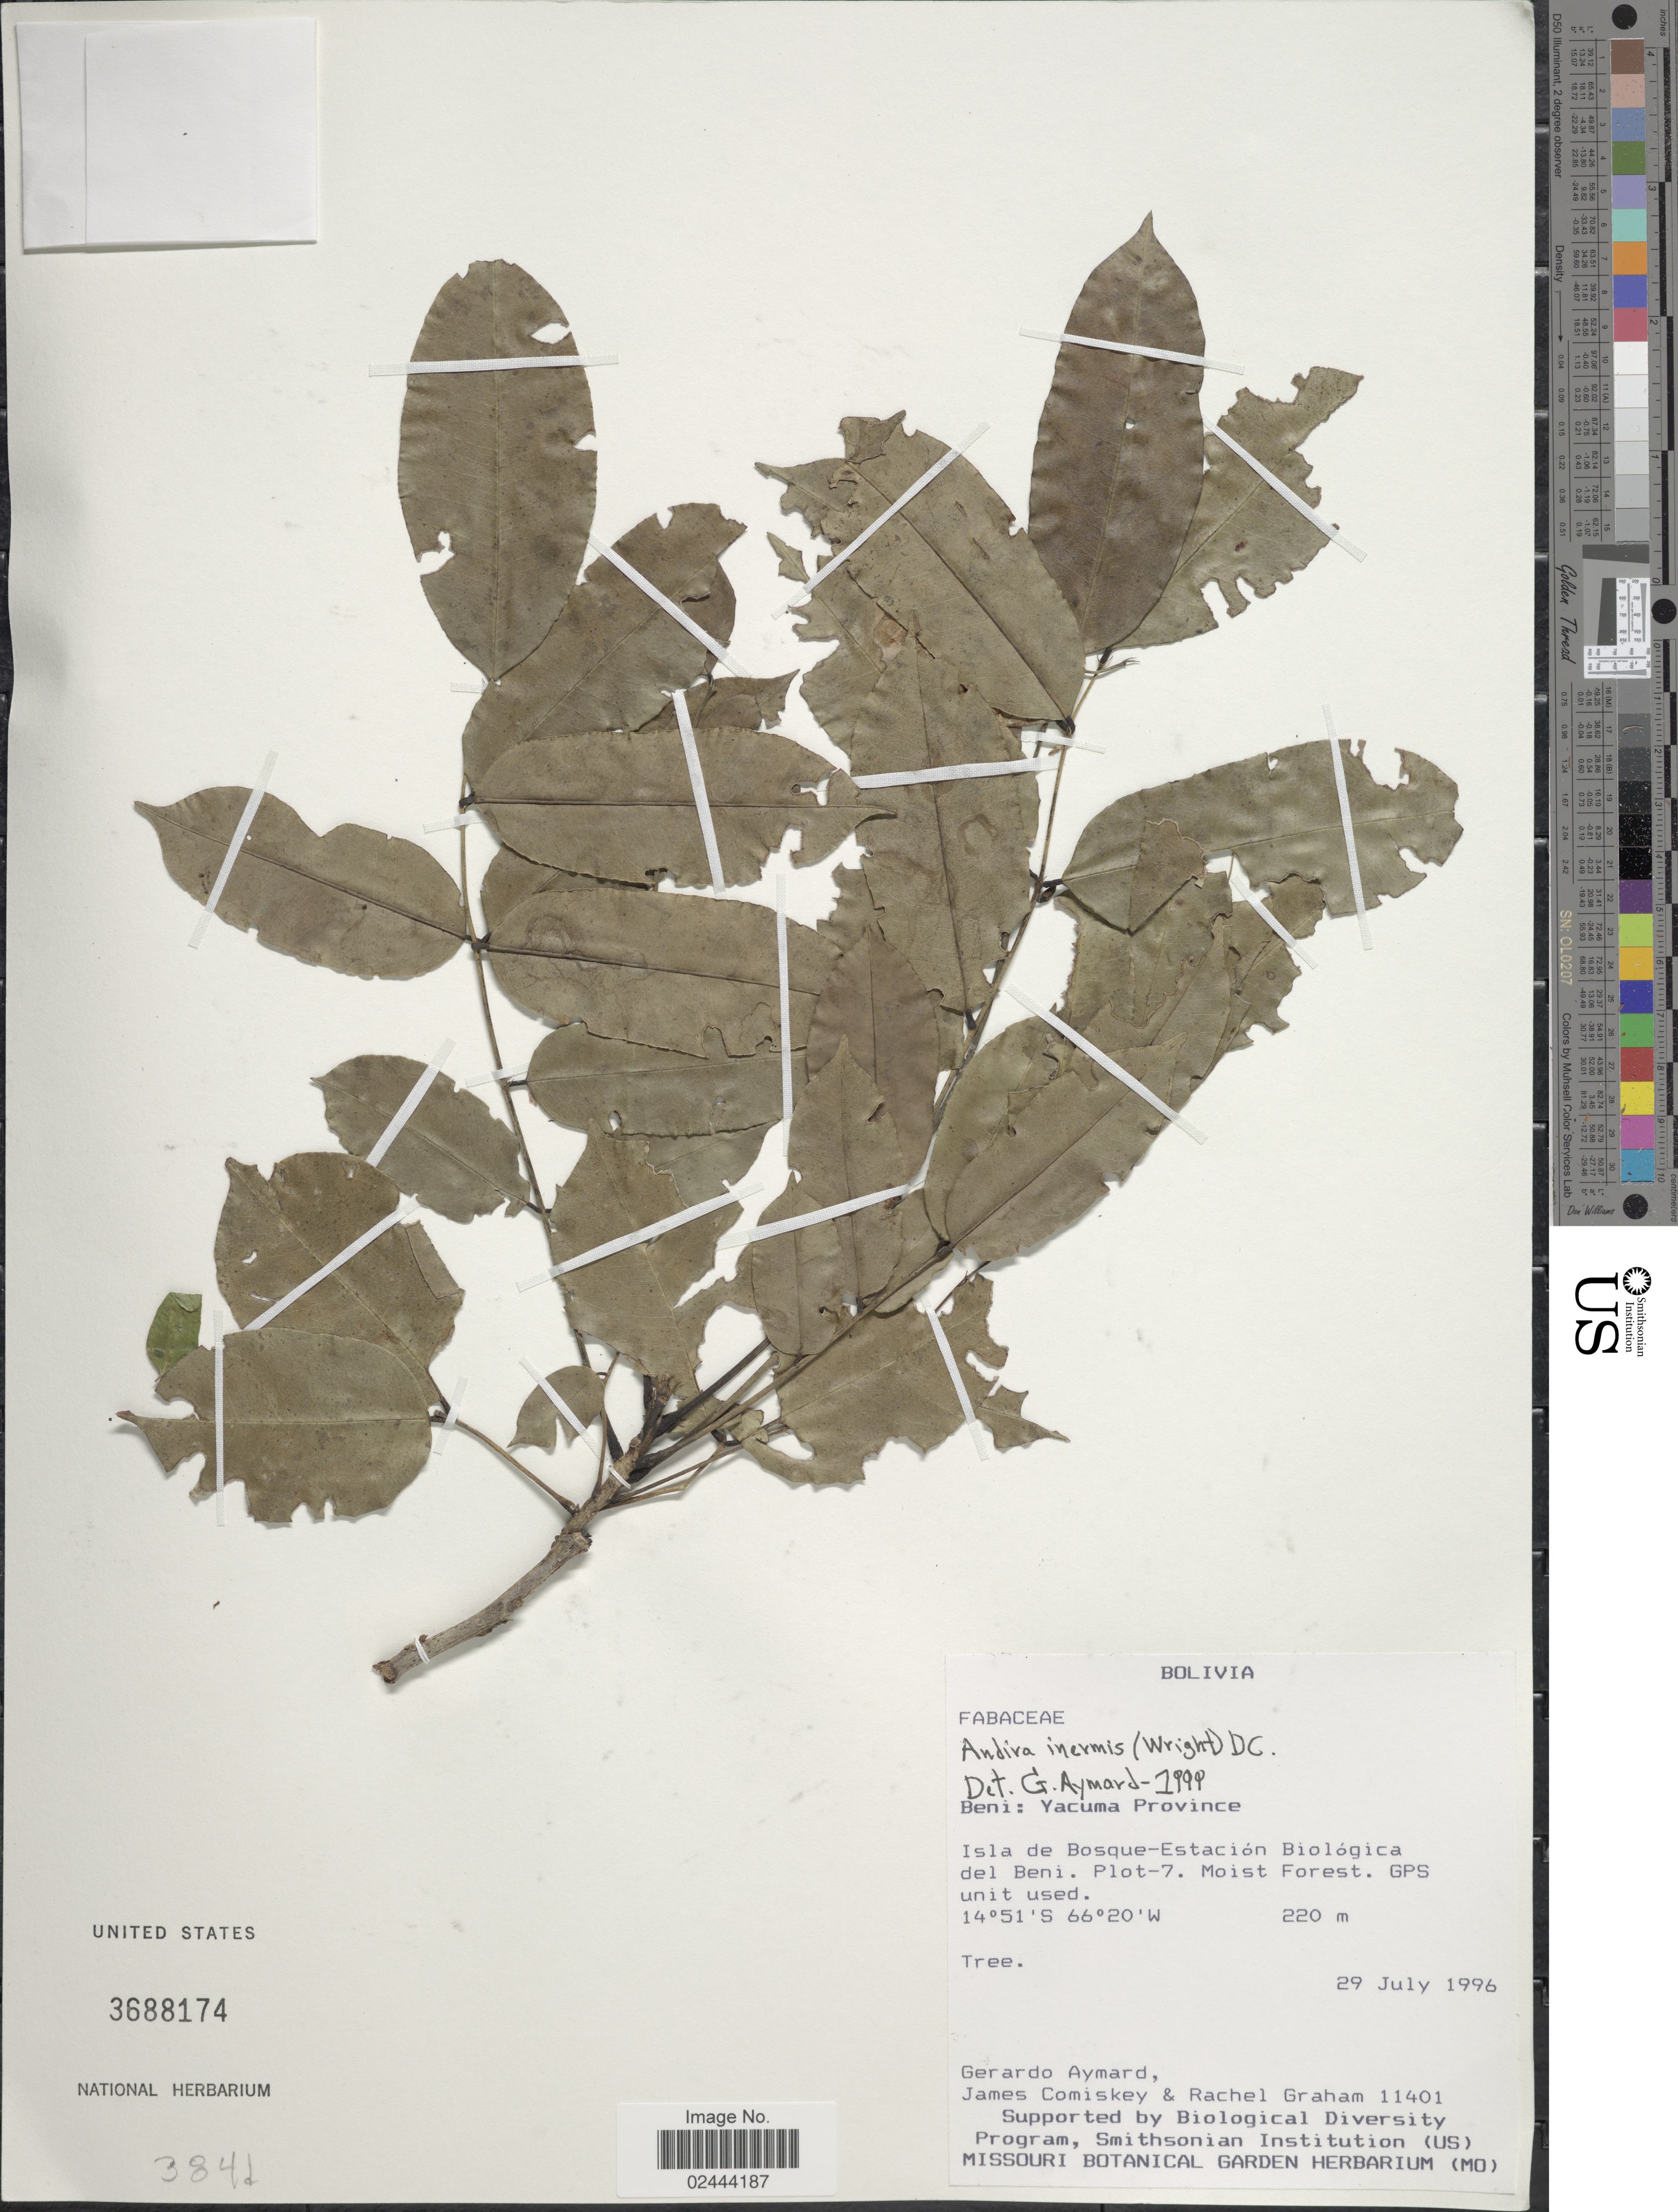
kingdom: Plantae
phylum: Tracheophyta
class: Magnoliopsida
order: Fabales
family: Fabaceae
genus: Andira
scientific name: Andira inermis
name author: (W. Wright) Kunth ex DC.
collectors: G. A. Aymard, J. A. Comiskey & R. Graham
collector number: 11401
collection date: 1996-07-29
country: Bolivia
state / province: Beni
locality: Yacuma Province. Isla de Bosque-Estacion Biologica del Beni. Plot 7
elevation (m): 220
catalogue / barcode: US 3688174